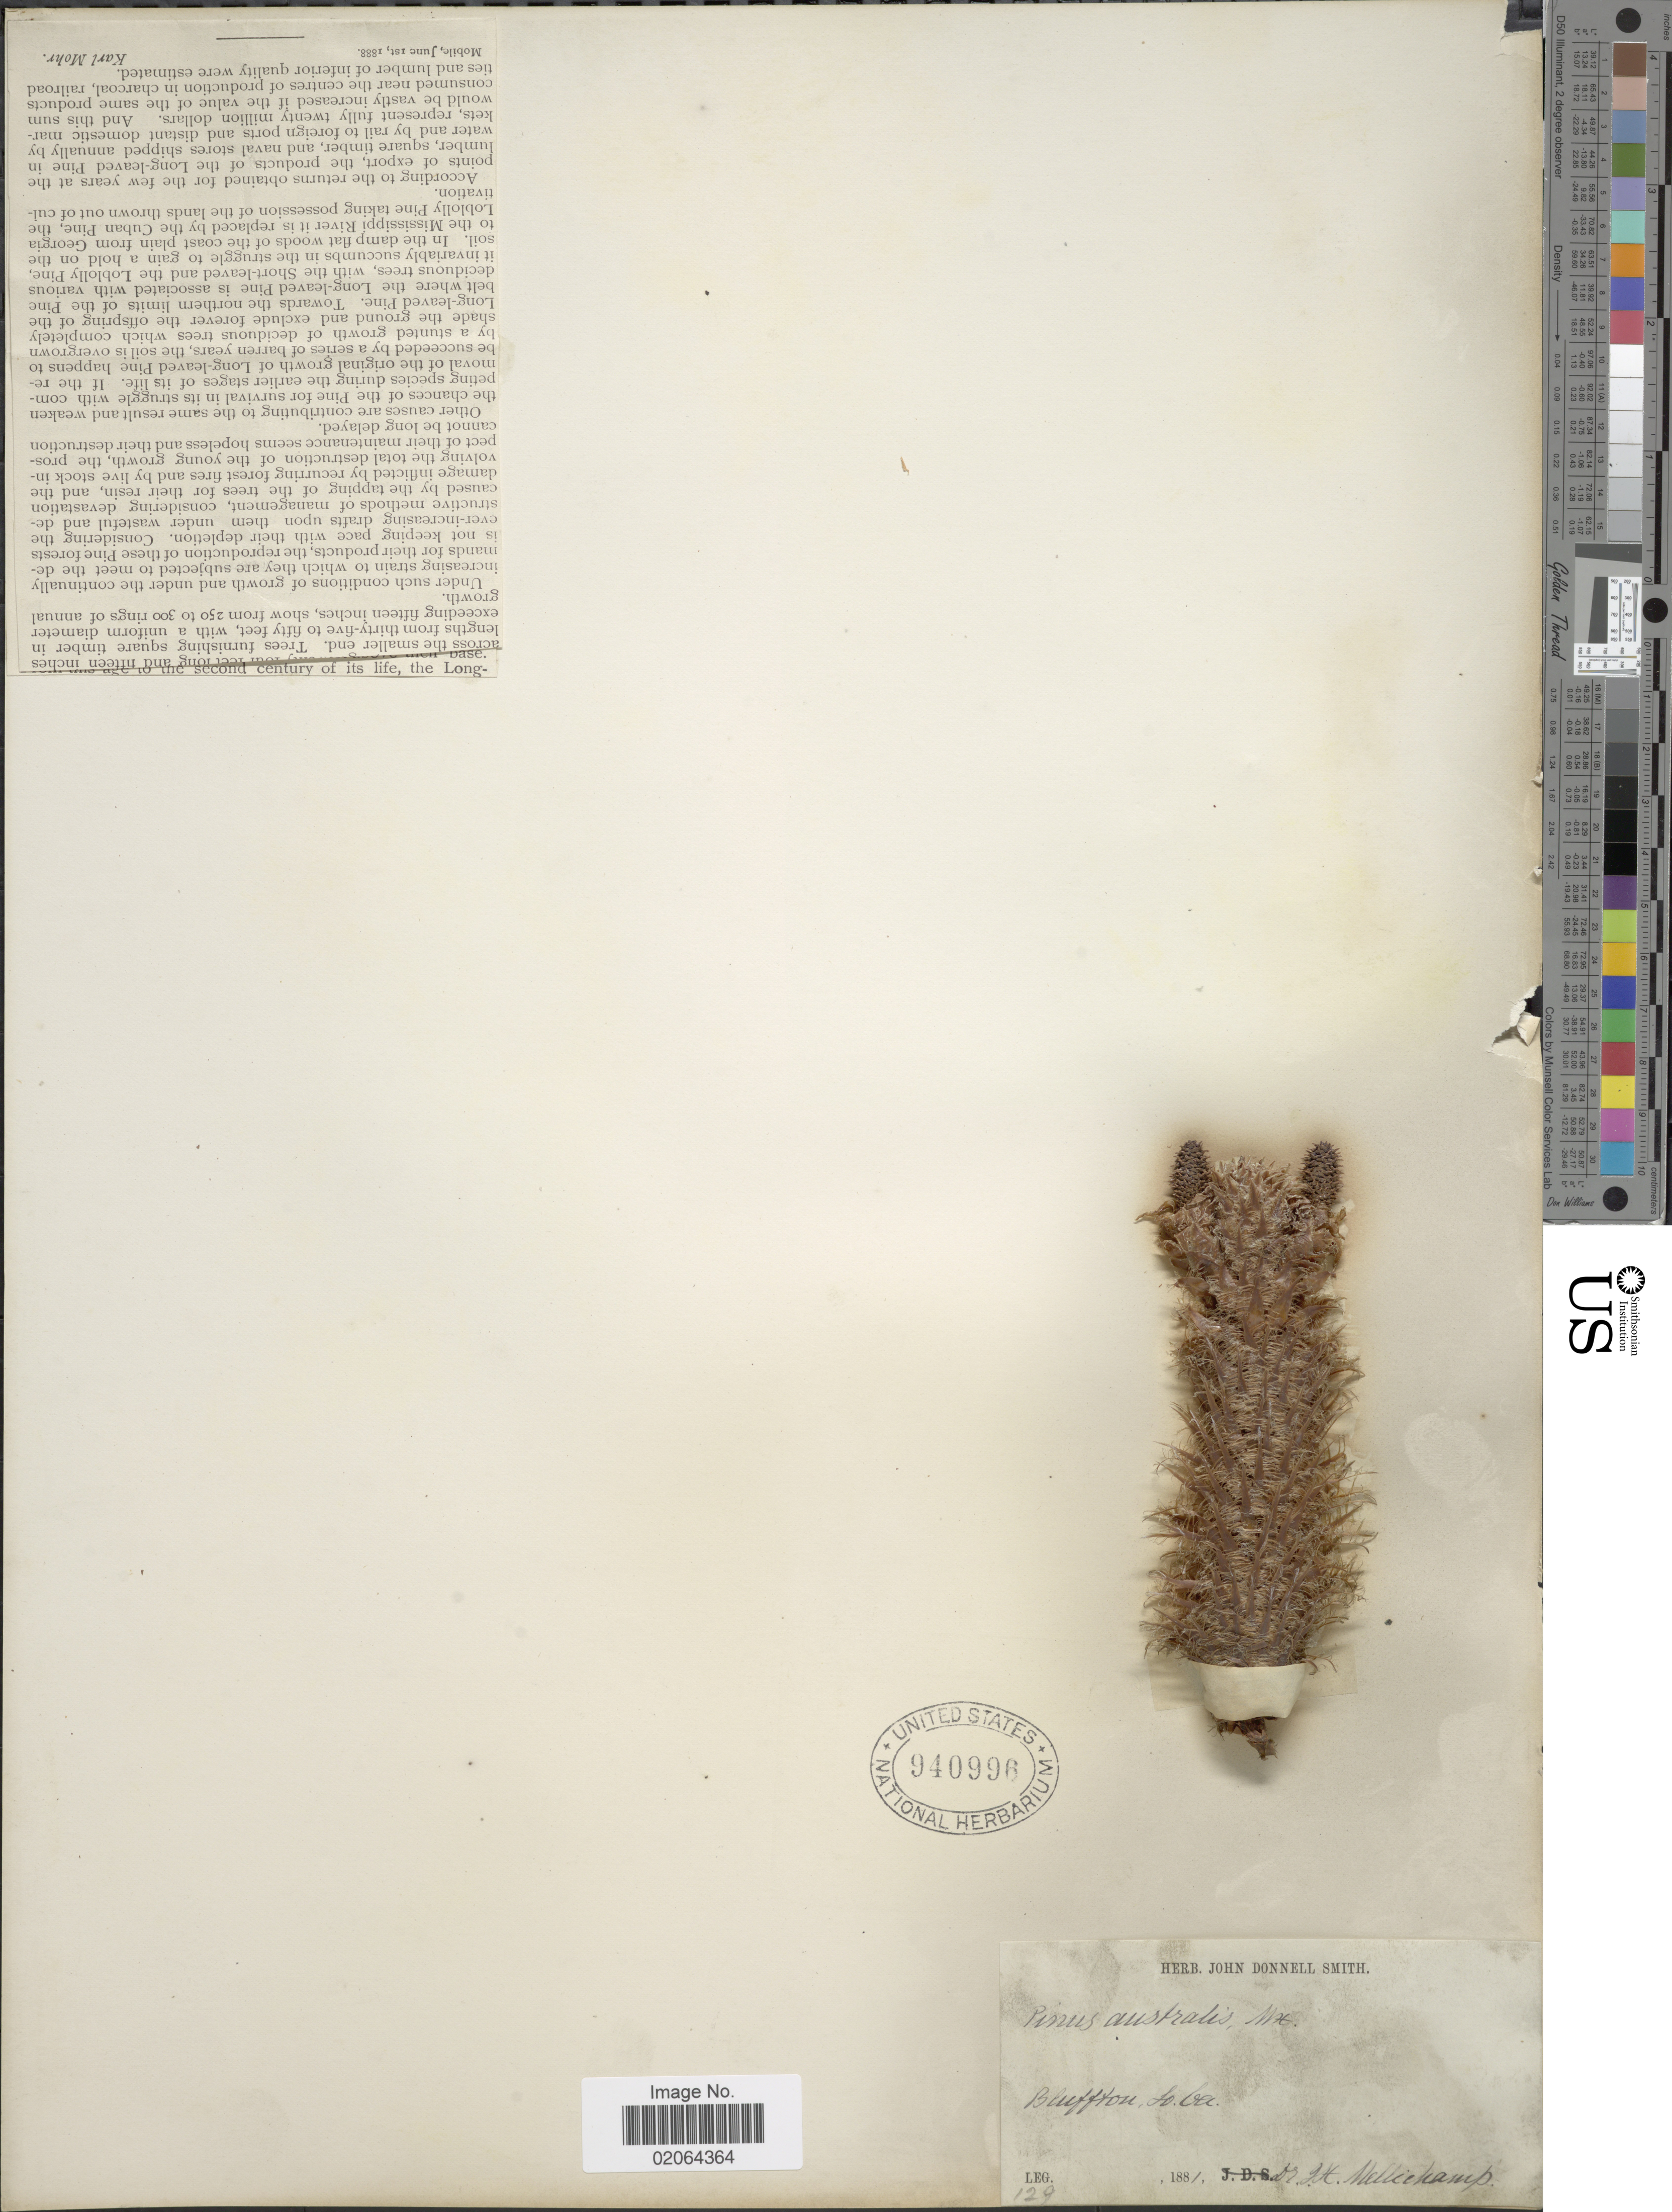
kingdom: Plantae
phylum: Tracheophyta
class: Pinopsida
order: Pinales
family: Pinaceae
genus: Pinus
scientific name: Pinus palustris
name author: Mill.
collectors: J. H. Mellichamp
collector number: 129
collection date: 1881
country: United States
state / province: South Carolina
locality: Bluffton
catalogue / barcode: US 940996